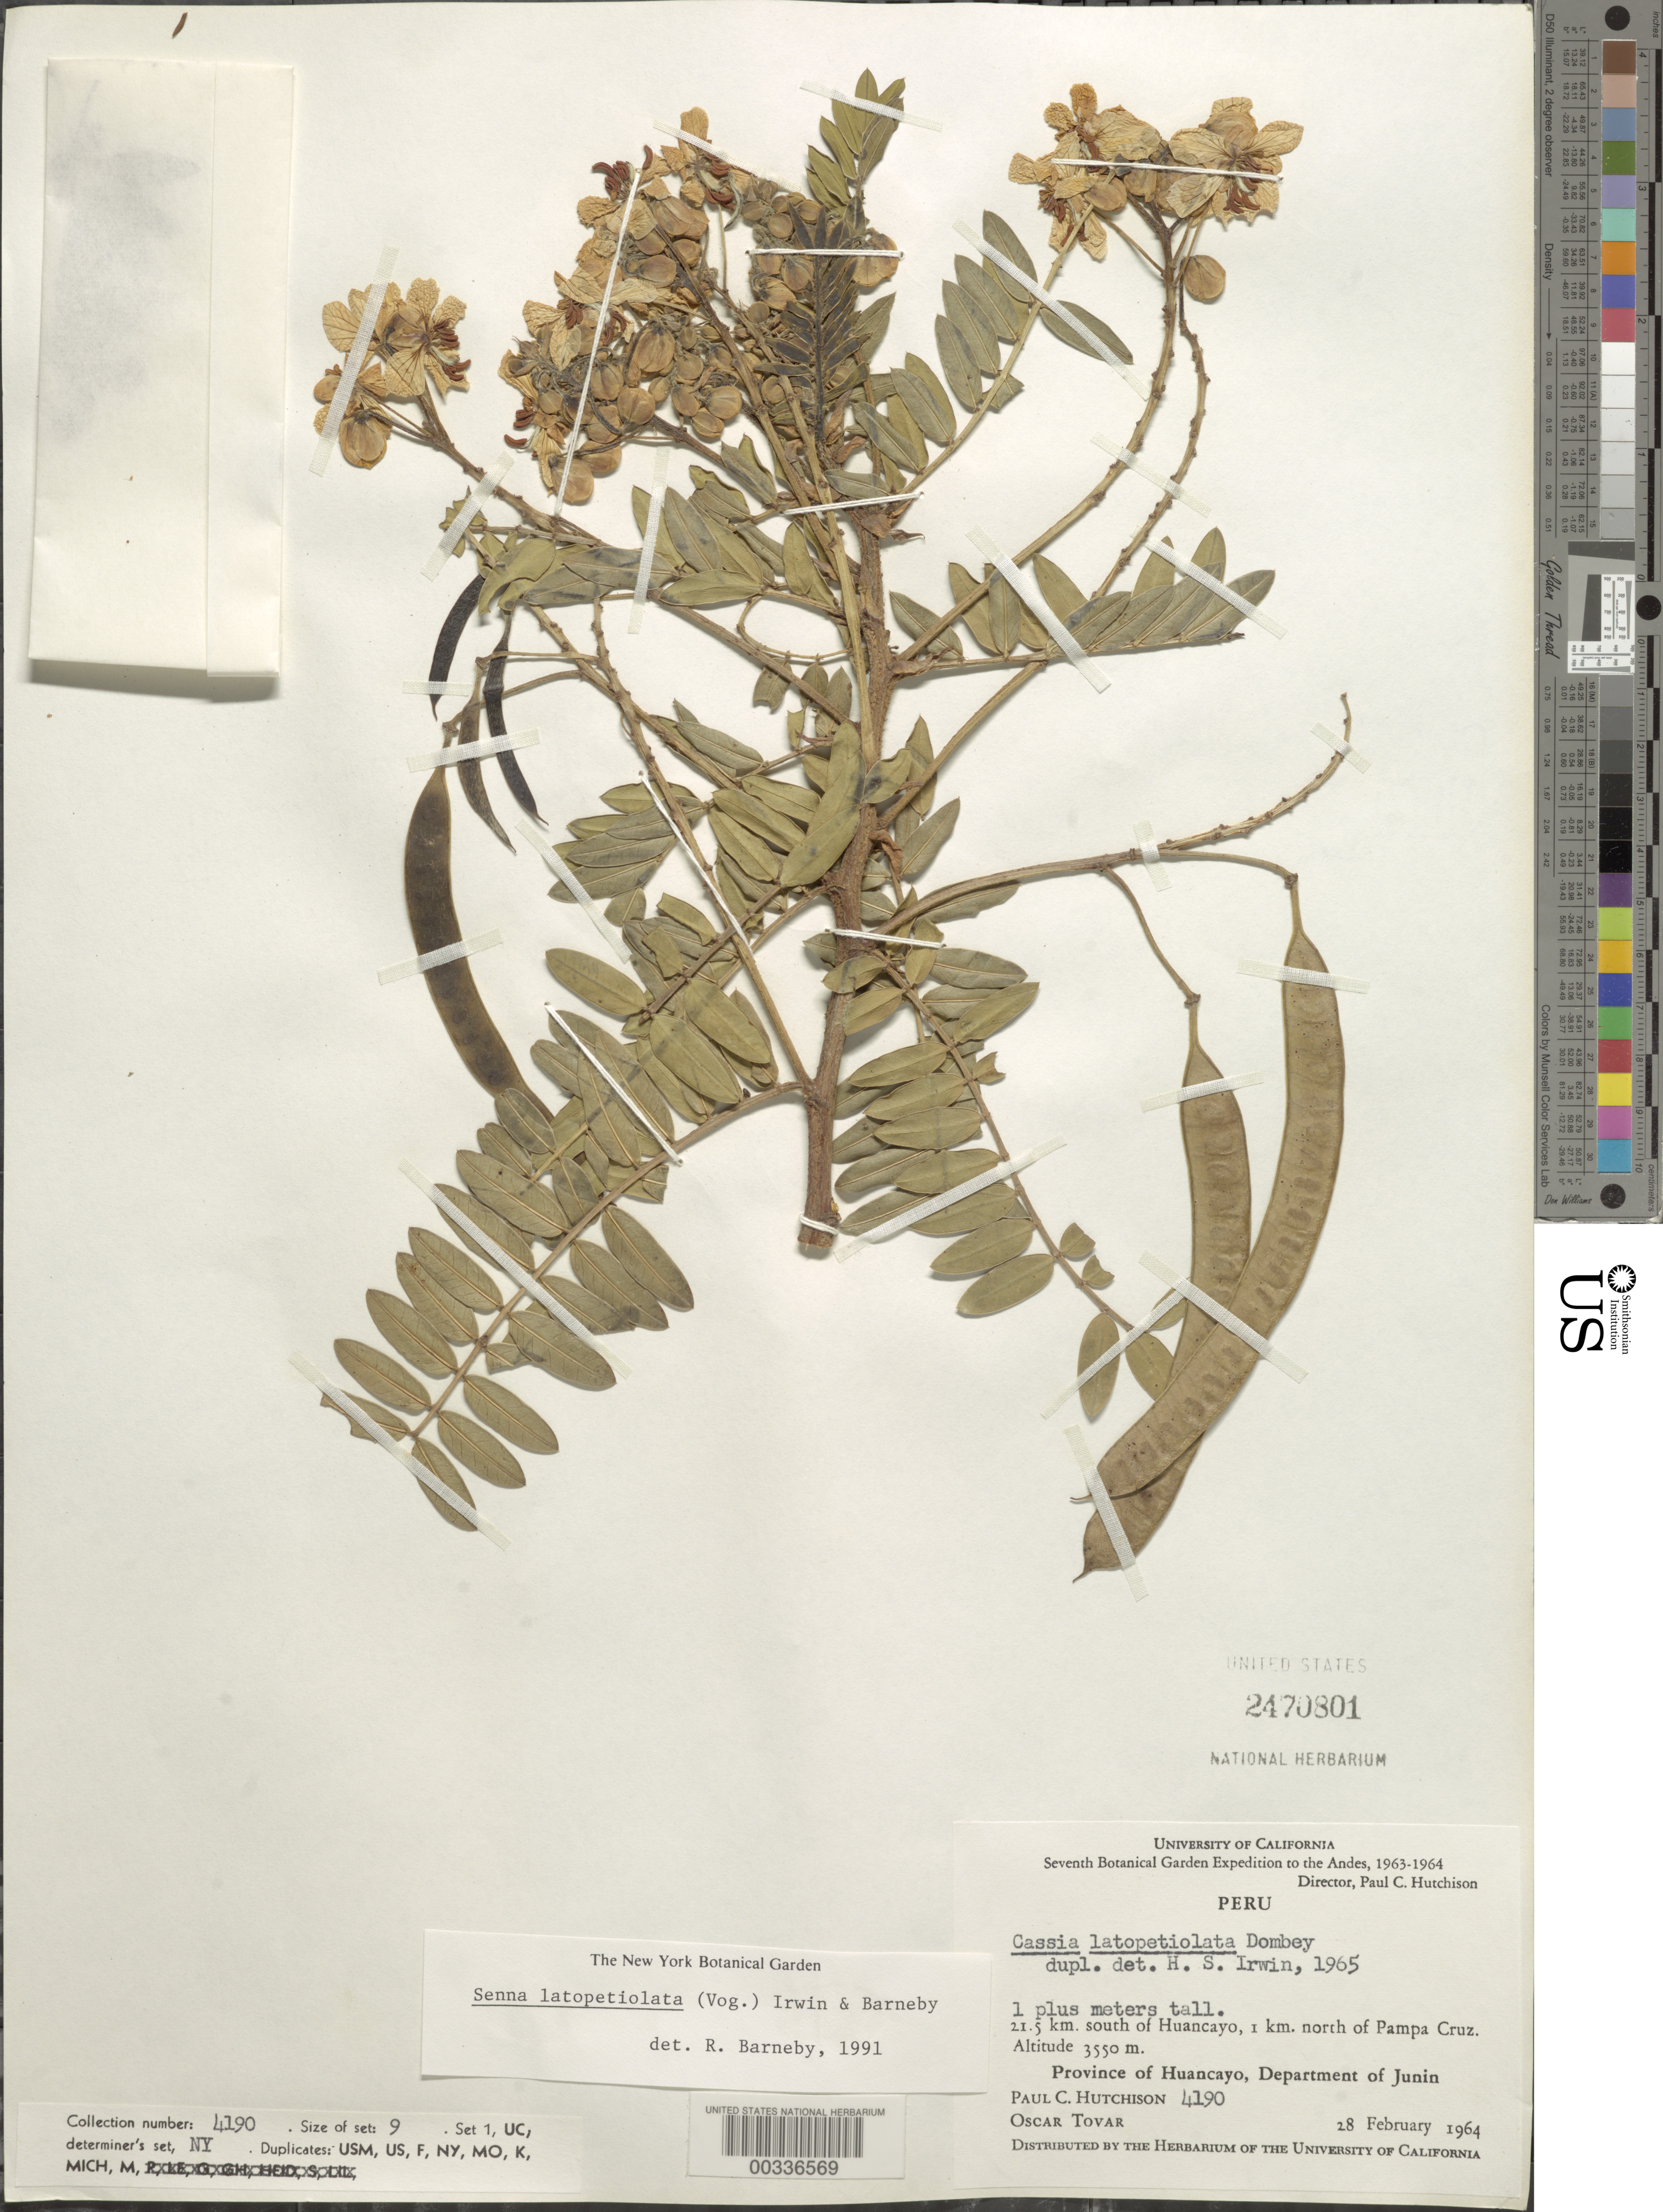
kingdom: Plantae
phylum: Tracheophyta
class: Magnoliopsida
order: Fabales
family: Fabaceae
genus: Senna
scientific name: Senna latopetiolata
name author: (Vogel) H.S. Irwin & Barneby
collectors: P. C. Hutchison & Ó. Tovar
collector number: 4190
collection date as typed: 28 Feb 1964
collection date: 1964-02-28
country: Peru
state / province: Junín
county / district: Huancayo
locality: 21.5 km S of Huancayo, 1 km N of Pampa Cruz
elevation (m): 3550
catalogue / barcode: US 2470801